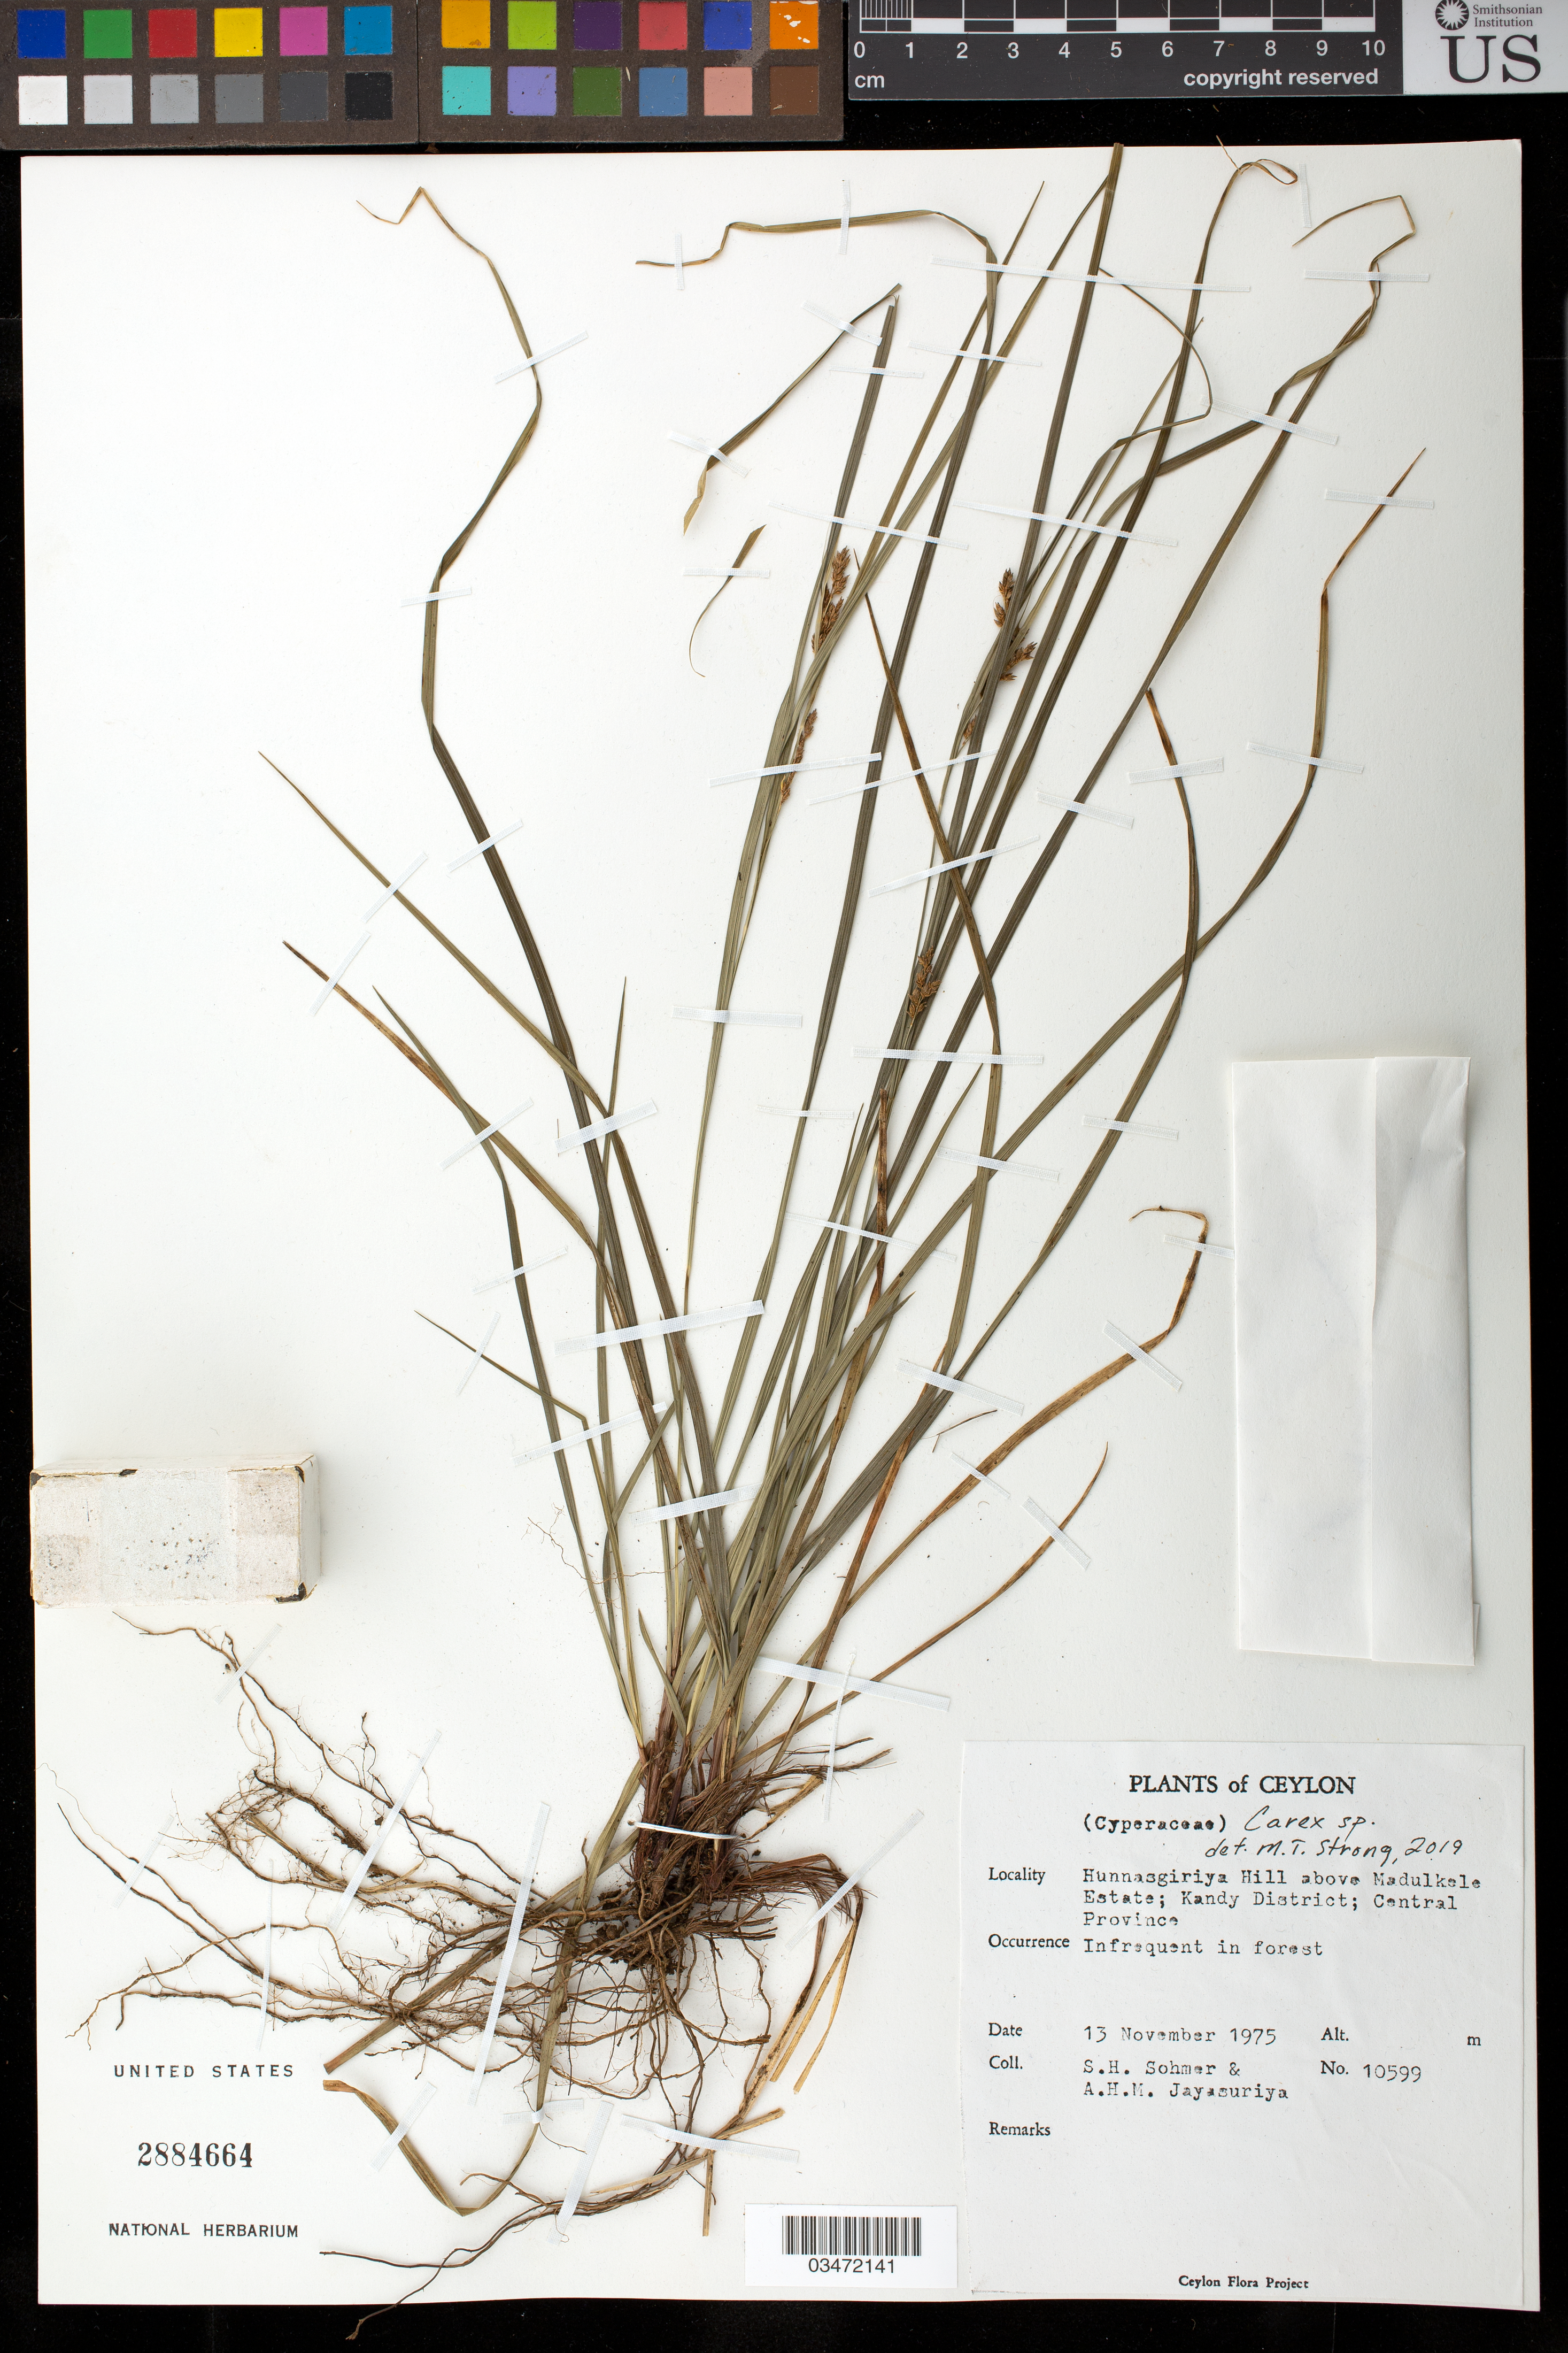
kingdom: Plantae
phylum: Tracheophyta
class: Liliopsida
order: Poales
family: Cyperaceae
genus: Carex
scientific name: Carex sp.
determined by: Strong, M. T., (US), Smithsonian Institution - National Museum of Natural History (UNITED STATES)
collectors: S. H. Sohmer & A. H. Jayasuriya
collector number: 10599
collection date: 1975-11-13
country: Sri Lanka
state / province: Central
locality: Kandy District; Hunnaegririya Hill above Madulkele Estate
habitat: Infrequent in forest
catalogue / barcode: US 2884664